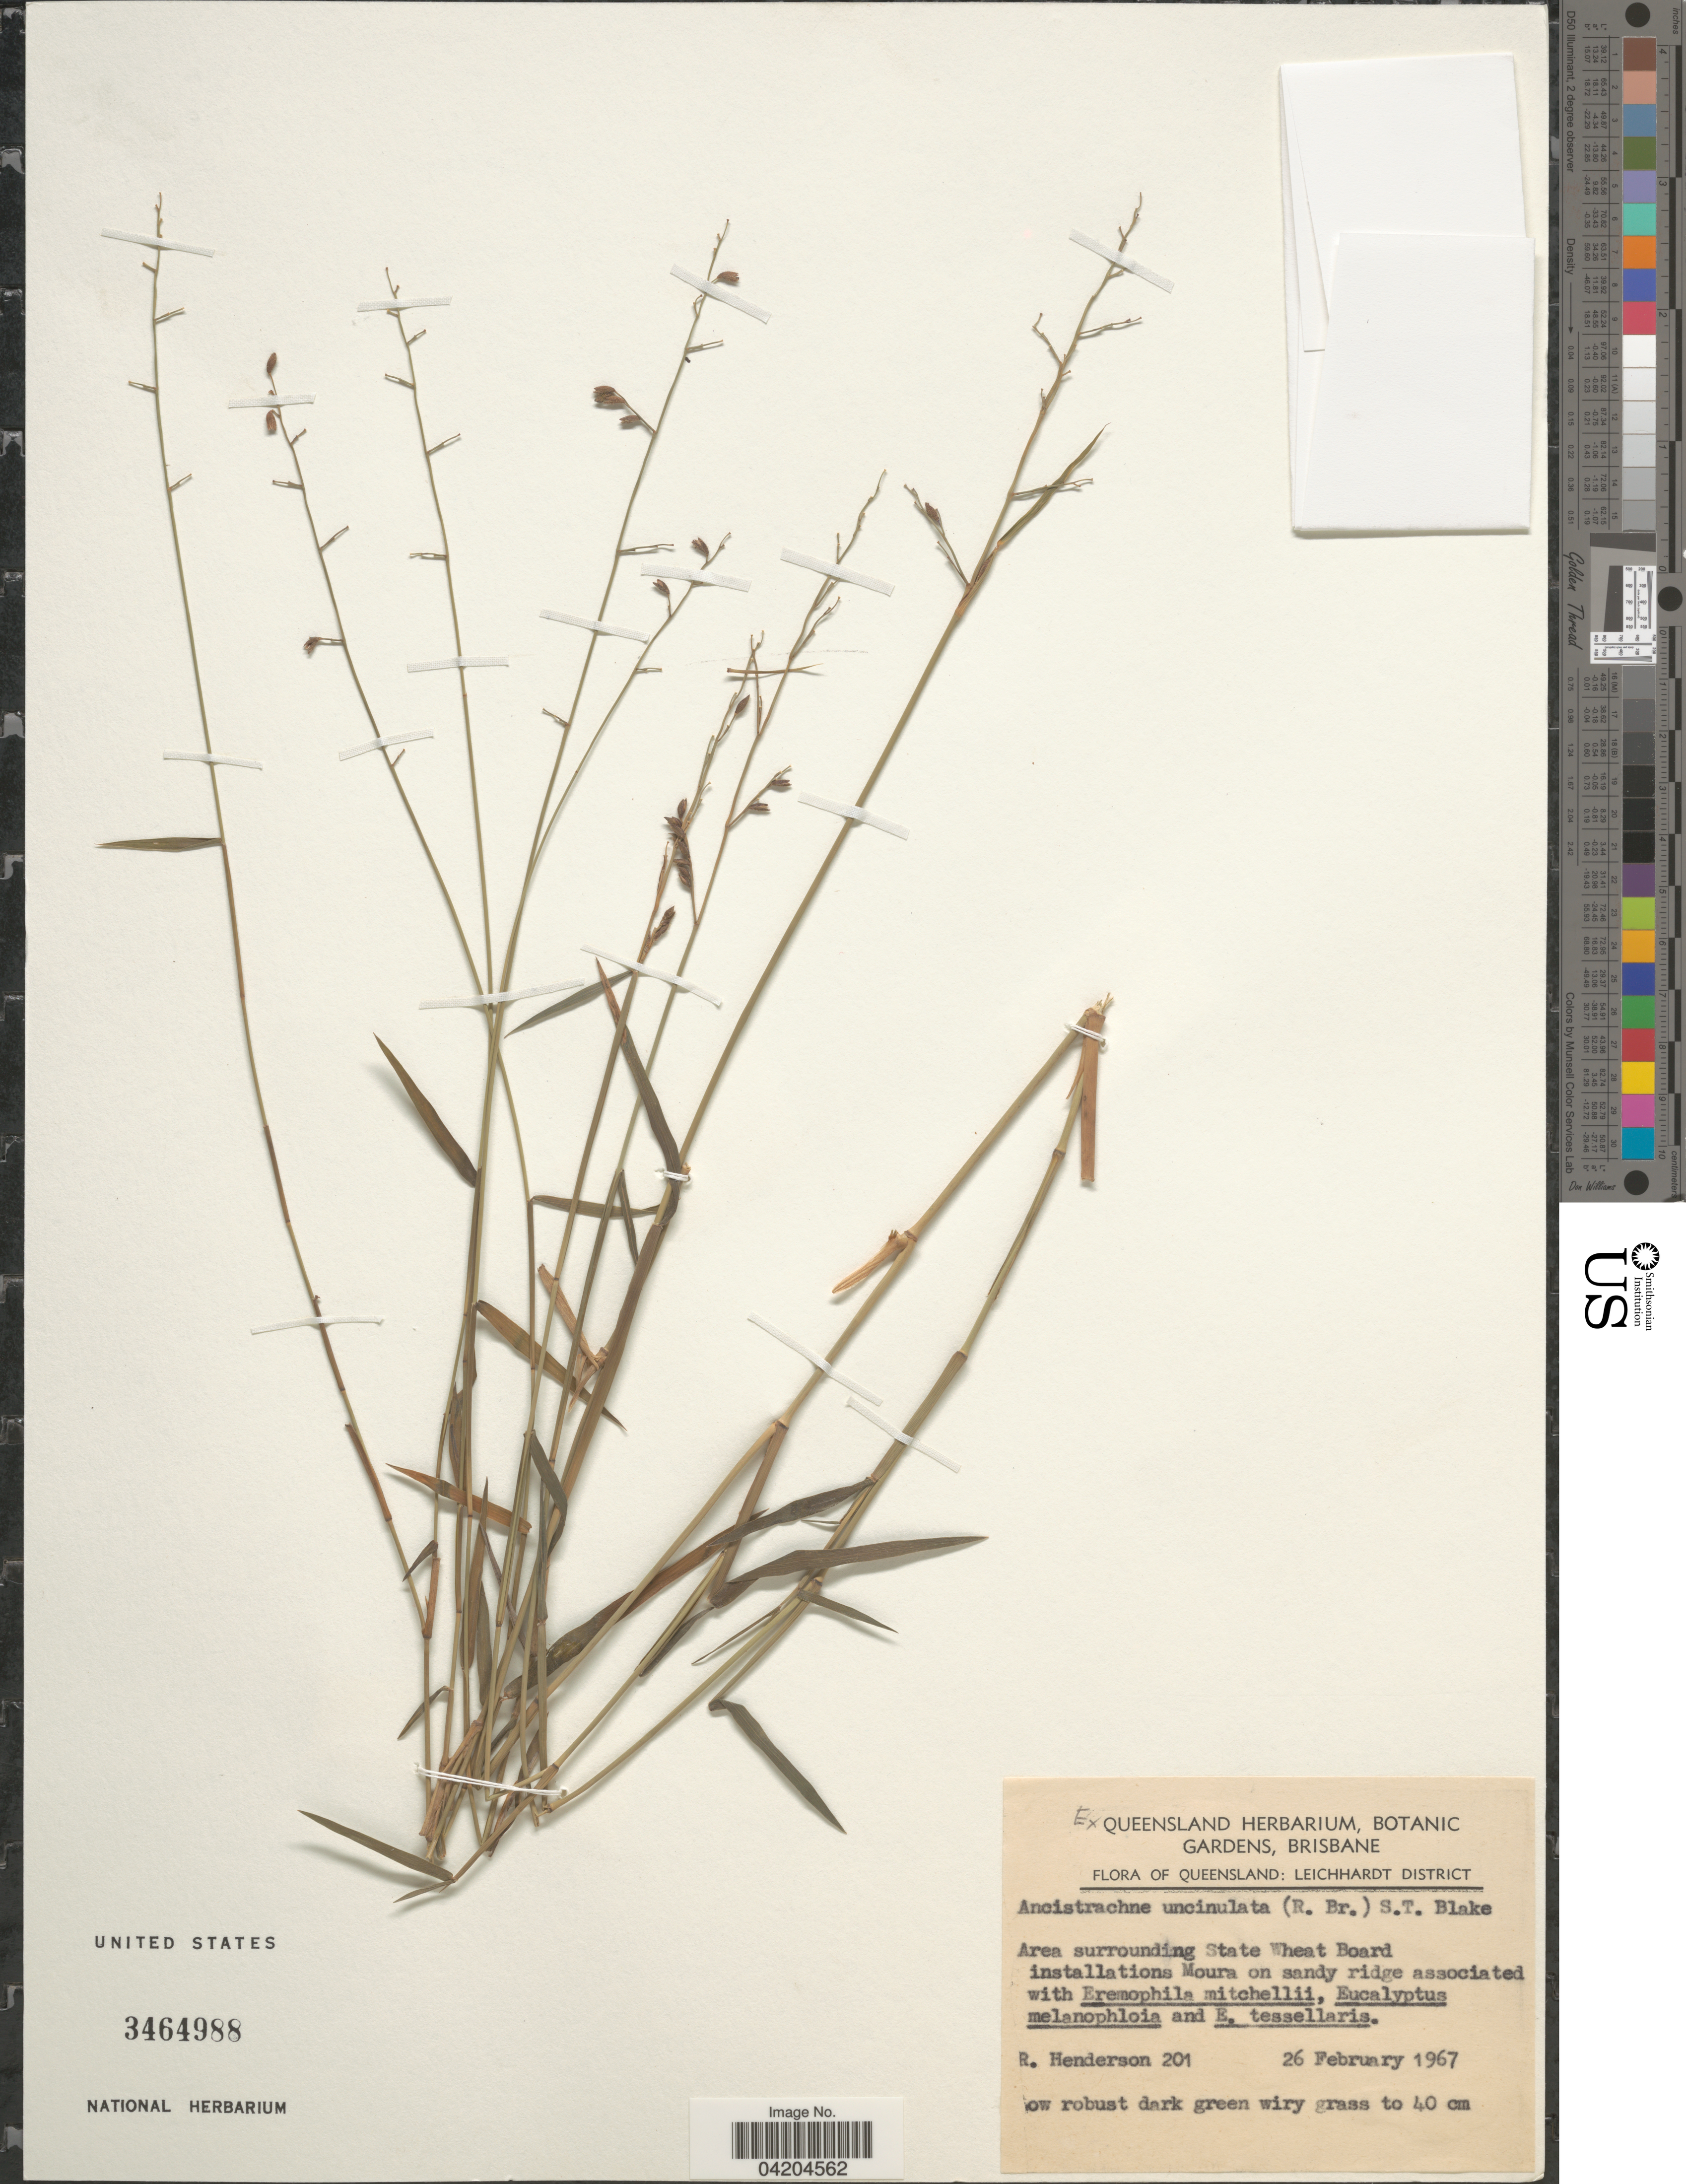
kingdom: Plantae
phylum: Tracheophyta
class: Liliopsida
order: Poales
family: Poaceae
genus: Ancistrachne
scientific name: Ancistrachne uncinulata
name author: (R. Br.) S.T. Blake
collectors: R. Henderson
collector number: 201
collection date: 1967-02-26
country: Australia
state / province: Queensland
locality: Leichhardt District. Area surrounding State Wheat Board installations Moura.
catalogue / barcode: US 3464988